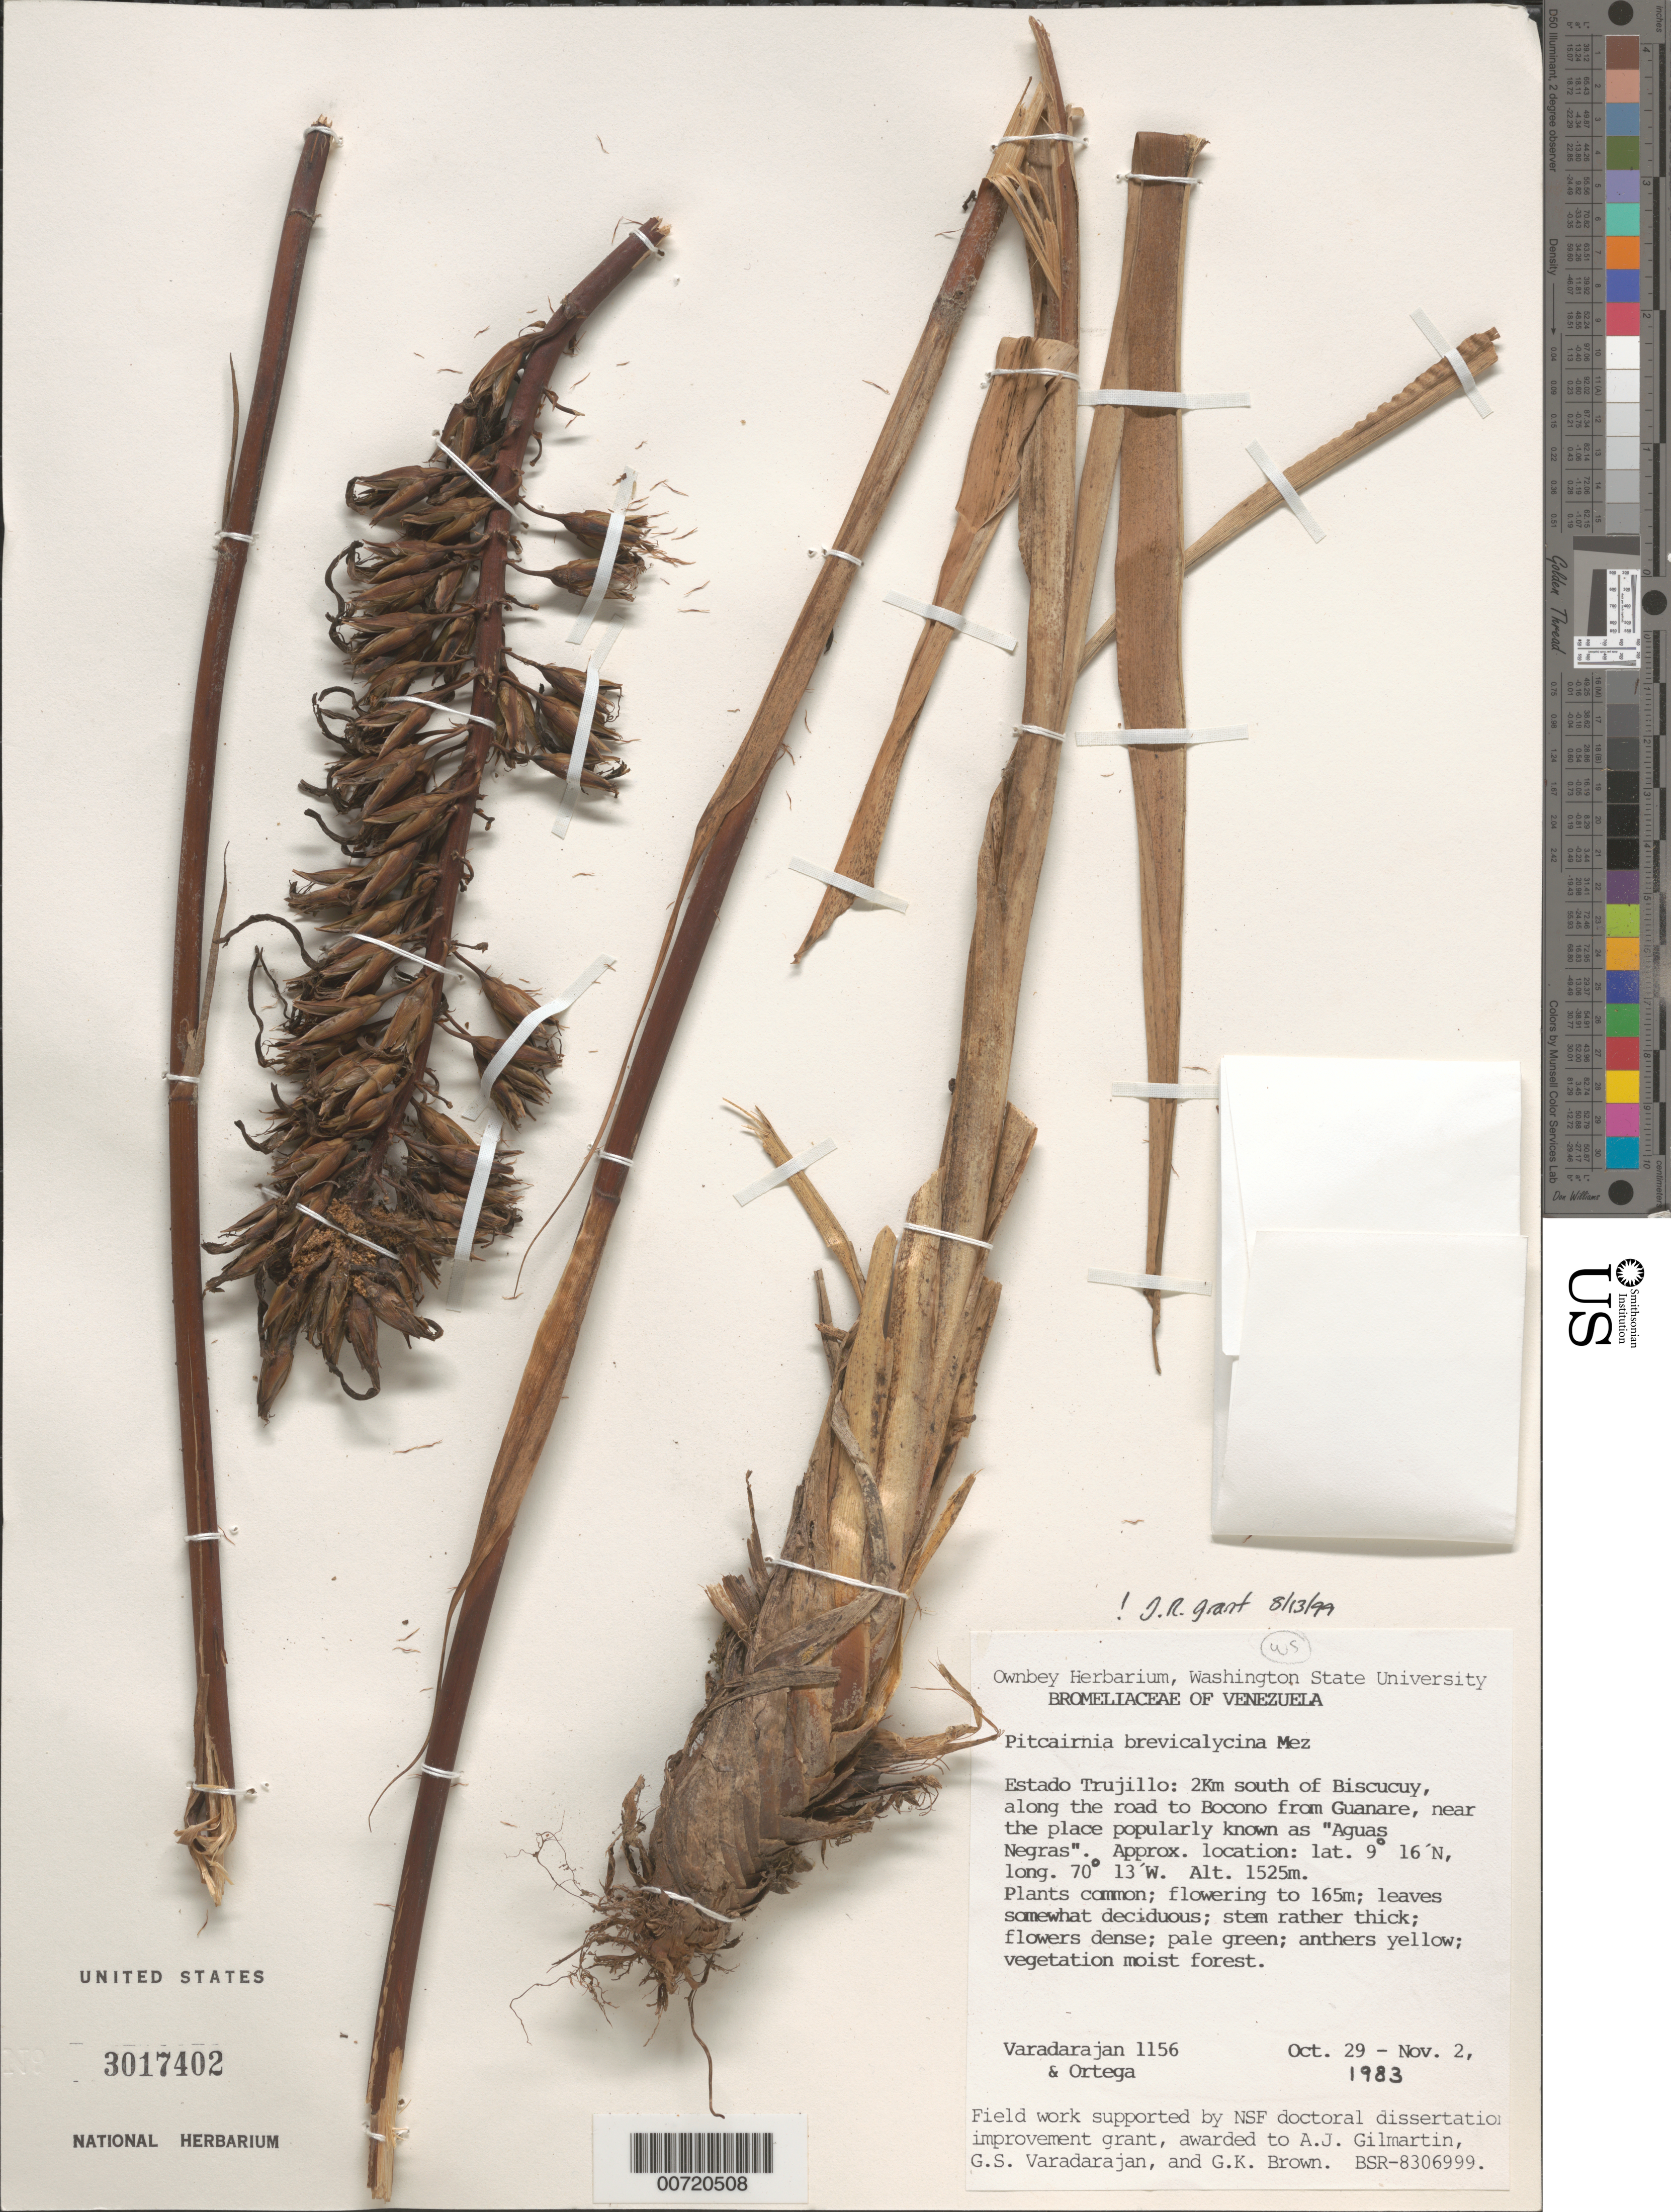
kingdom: Plantae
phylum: Tracheophyta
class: Liliopsida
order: Poales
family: Bromeliaceae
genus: Pitcairnia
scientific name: Pitcairnia brevicalycina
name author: Mez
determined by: Grant, J. R., (SWITZERLAND)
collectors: G. S. Varadarajan & Ortega, --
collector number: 1156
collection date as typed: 29 Oct 1983 to 02 Nov 1983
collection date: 1983-10-29/1983-11-02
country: Venezuela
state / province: Trujillo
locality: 2 km S of Biscucuy, along the road to Boconó from Guanare, near the place popularly known as "Aguas Negras".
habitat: Vegetation moist forest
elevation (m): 1525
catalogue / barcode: US 3017402